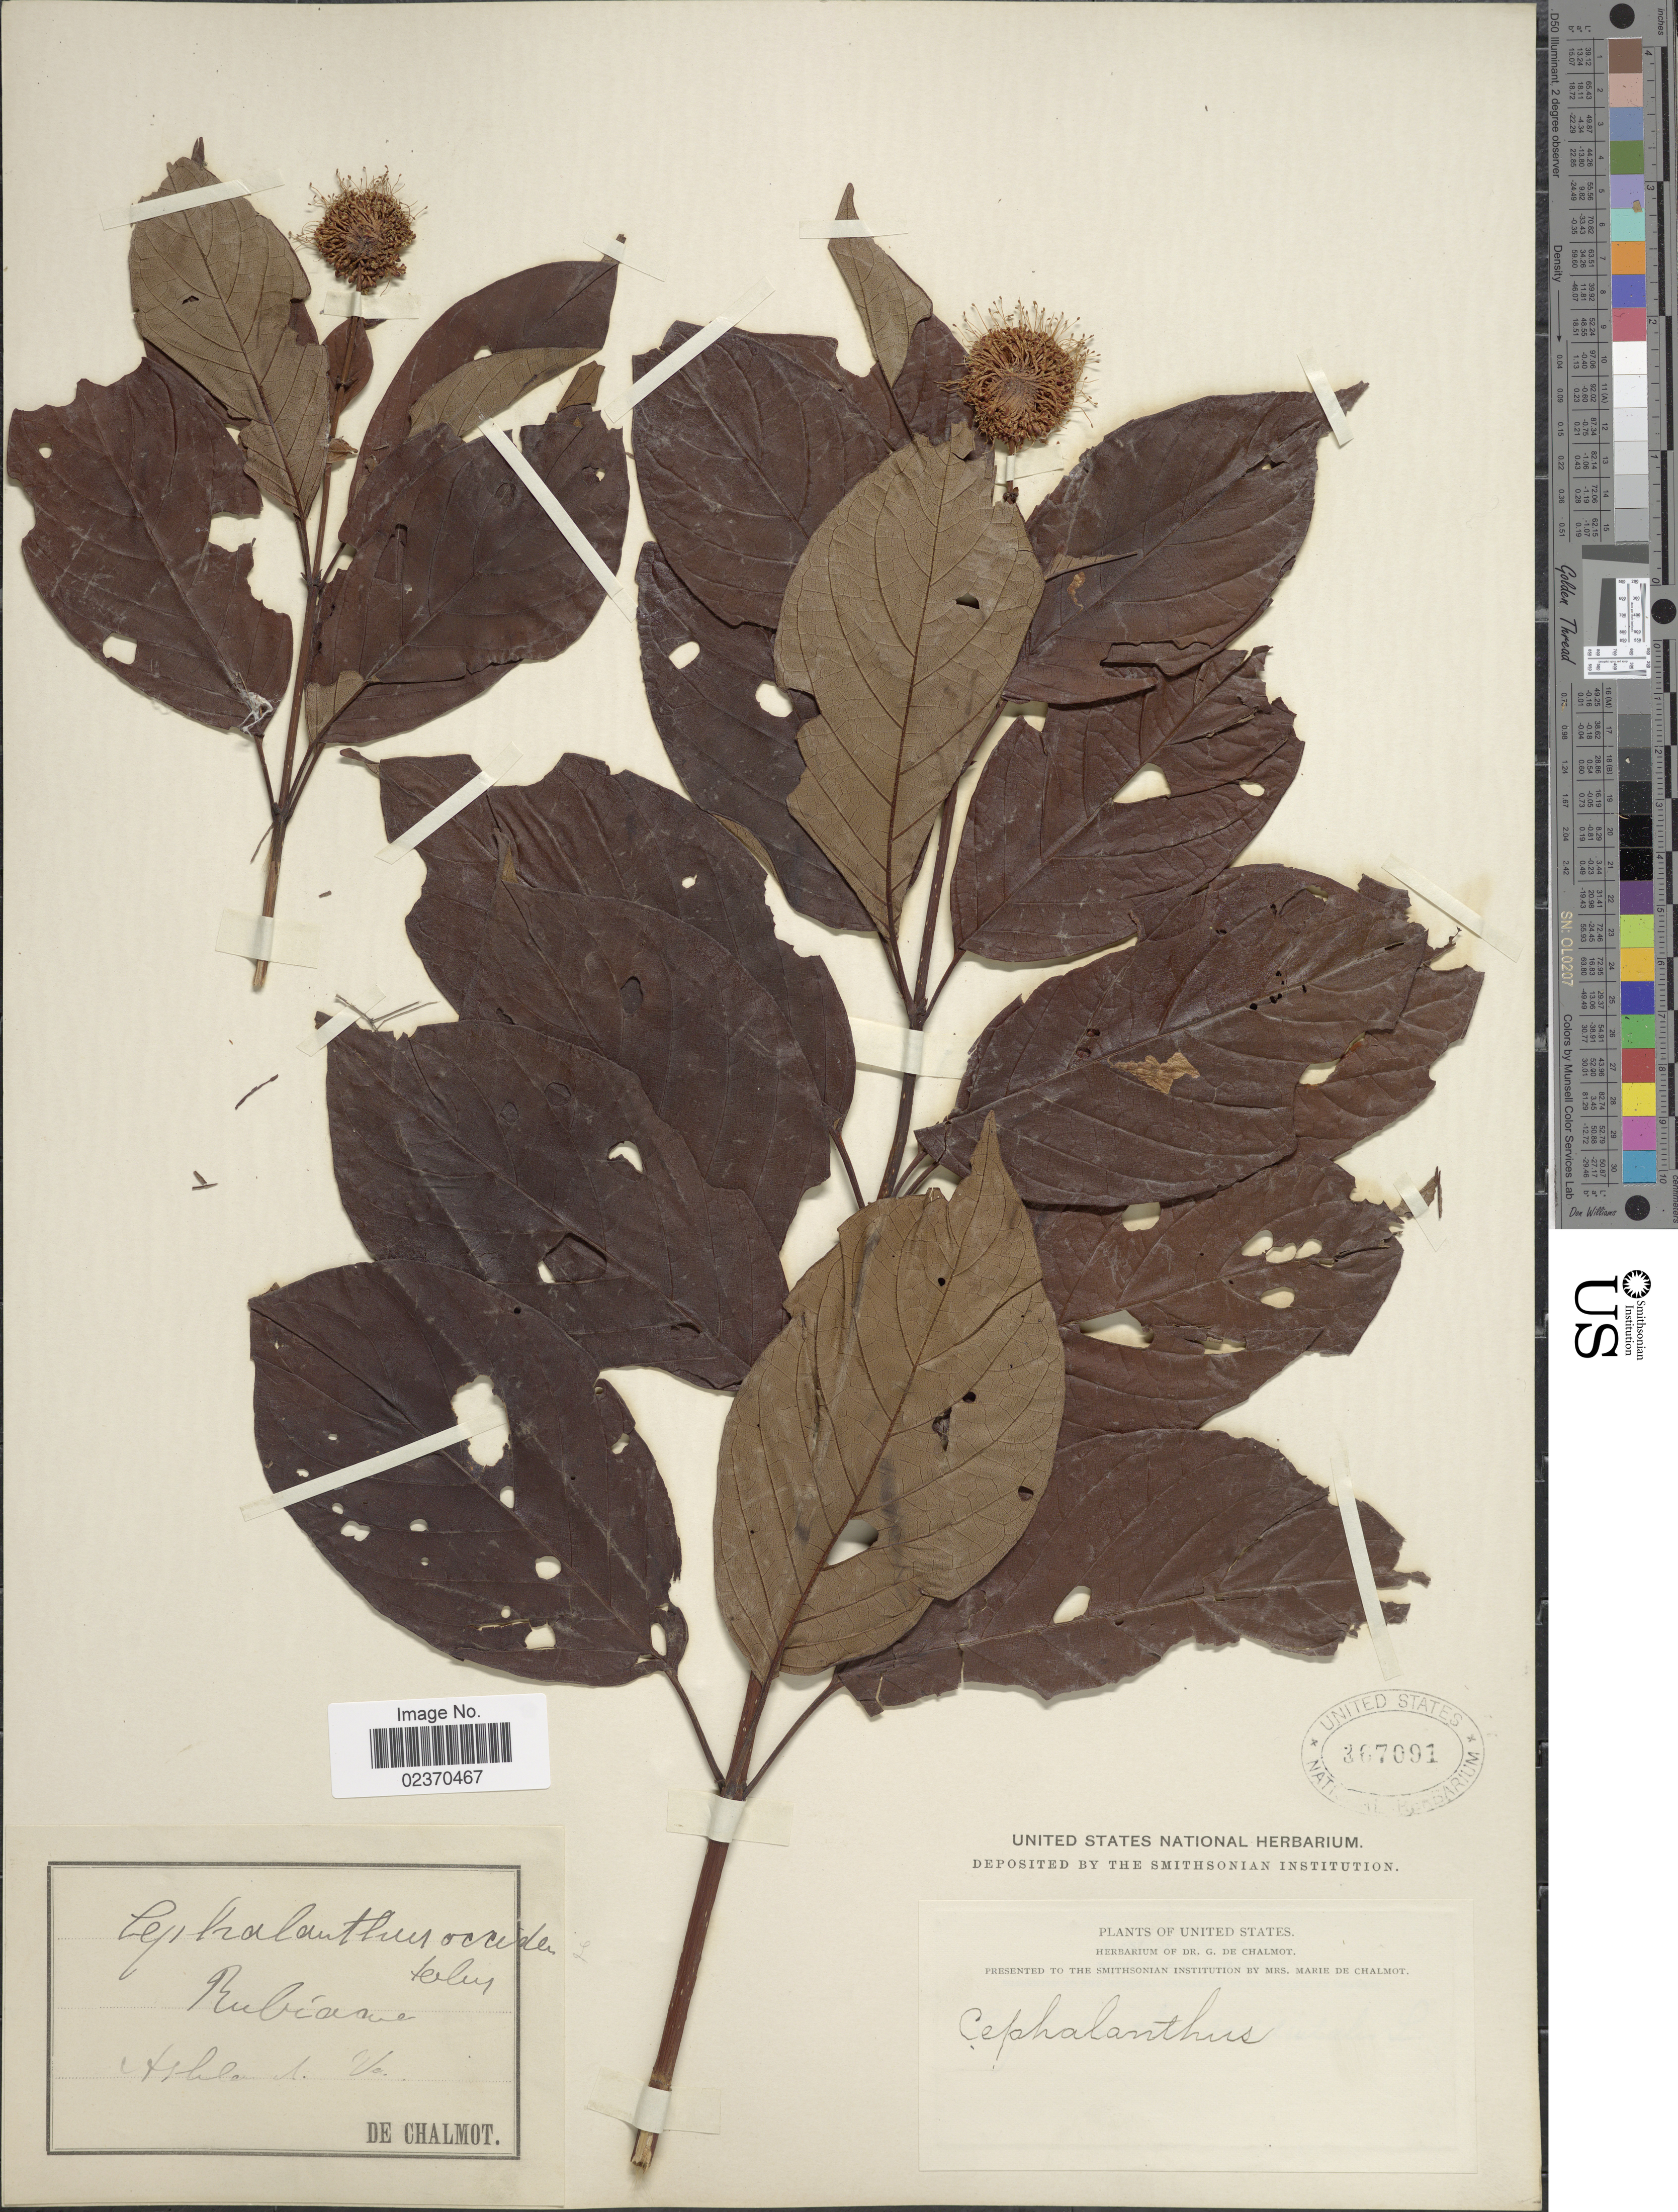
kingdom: Plantae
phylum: Tracheophyta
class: Magnoliopsida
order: Gentianales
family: Rubiaceae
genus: Cephalanthus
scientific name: Cephalanthus occidentalis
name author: L.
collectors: G. de Chalmot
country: United States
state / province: Virginia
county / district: Hanover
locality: Ashland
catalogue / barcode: US 367091